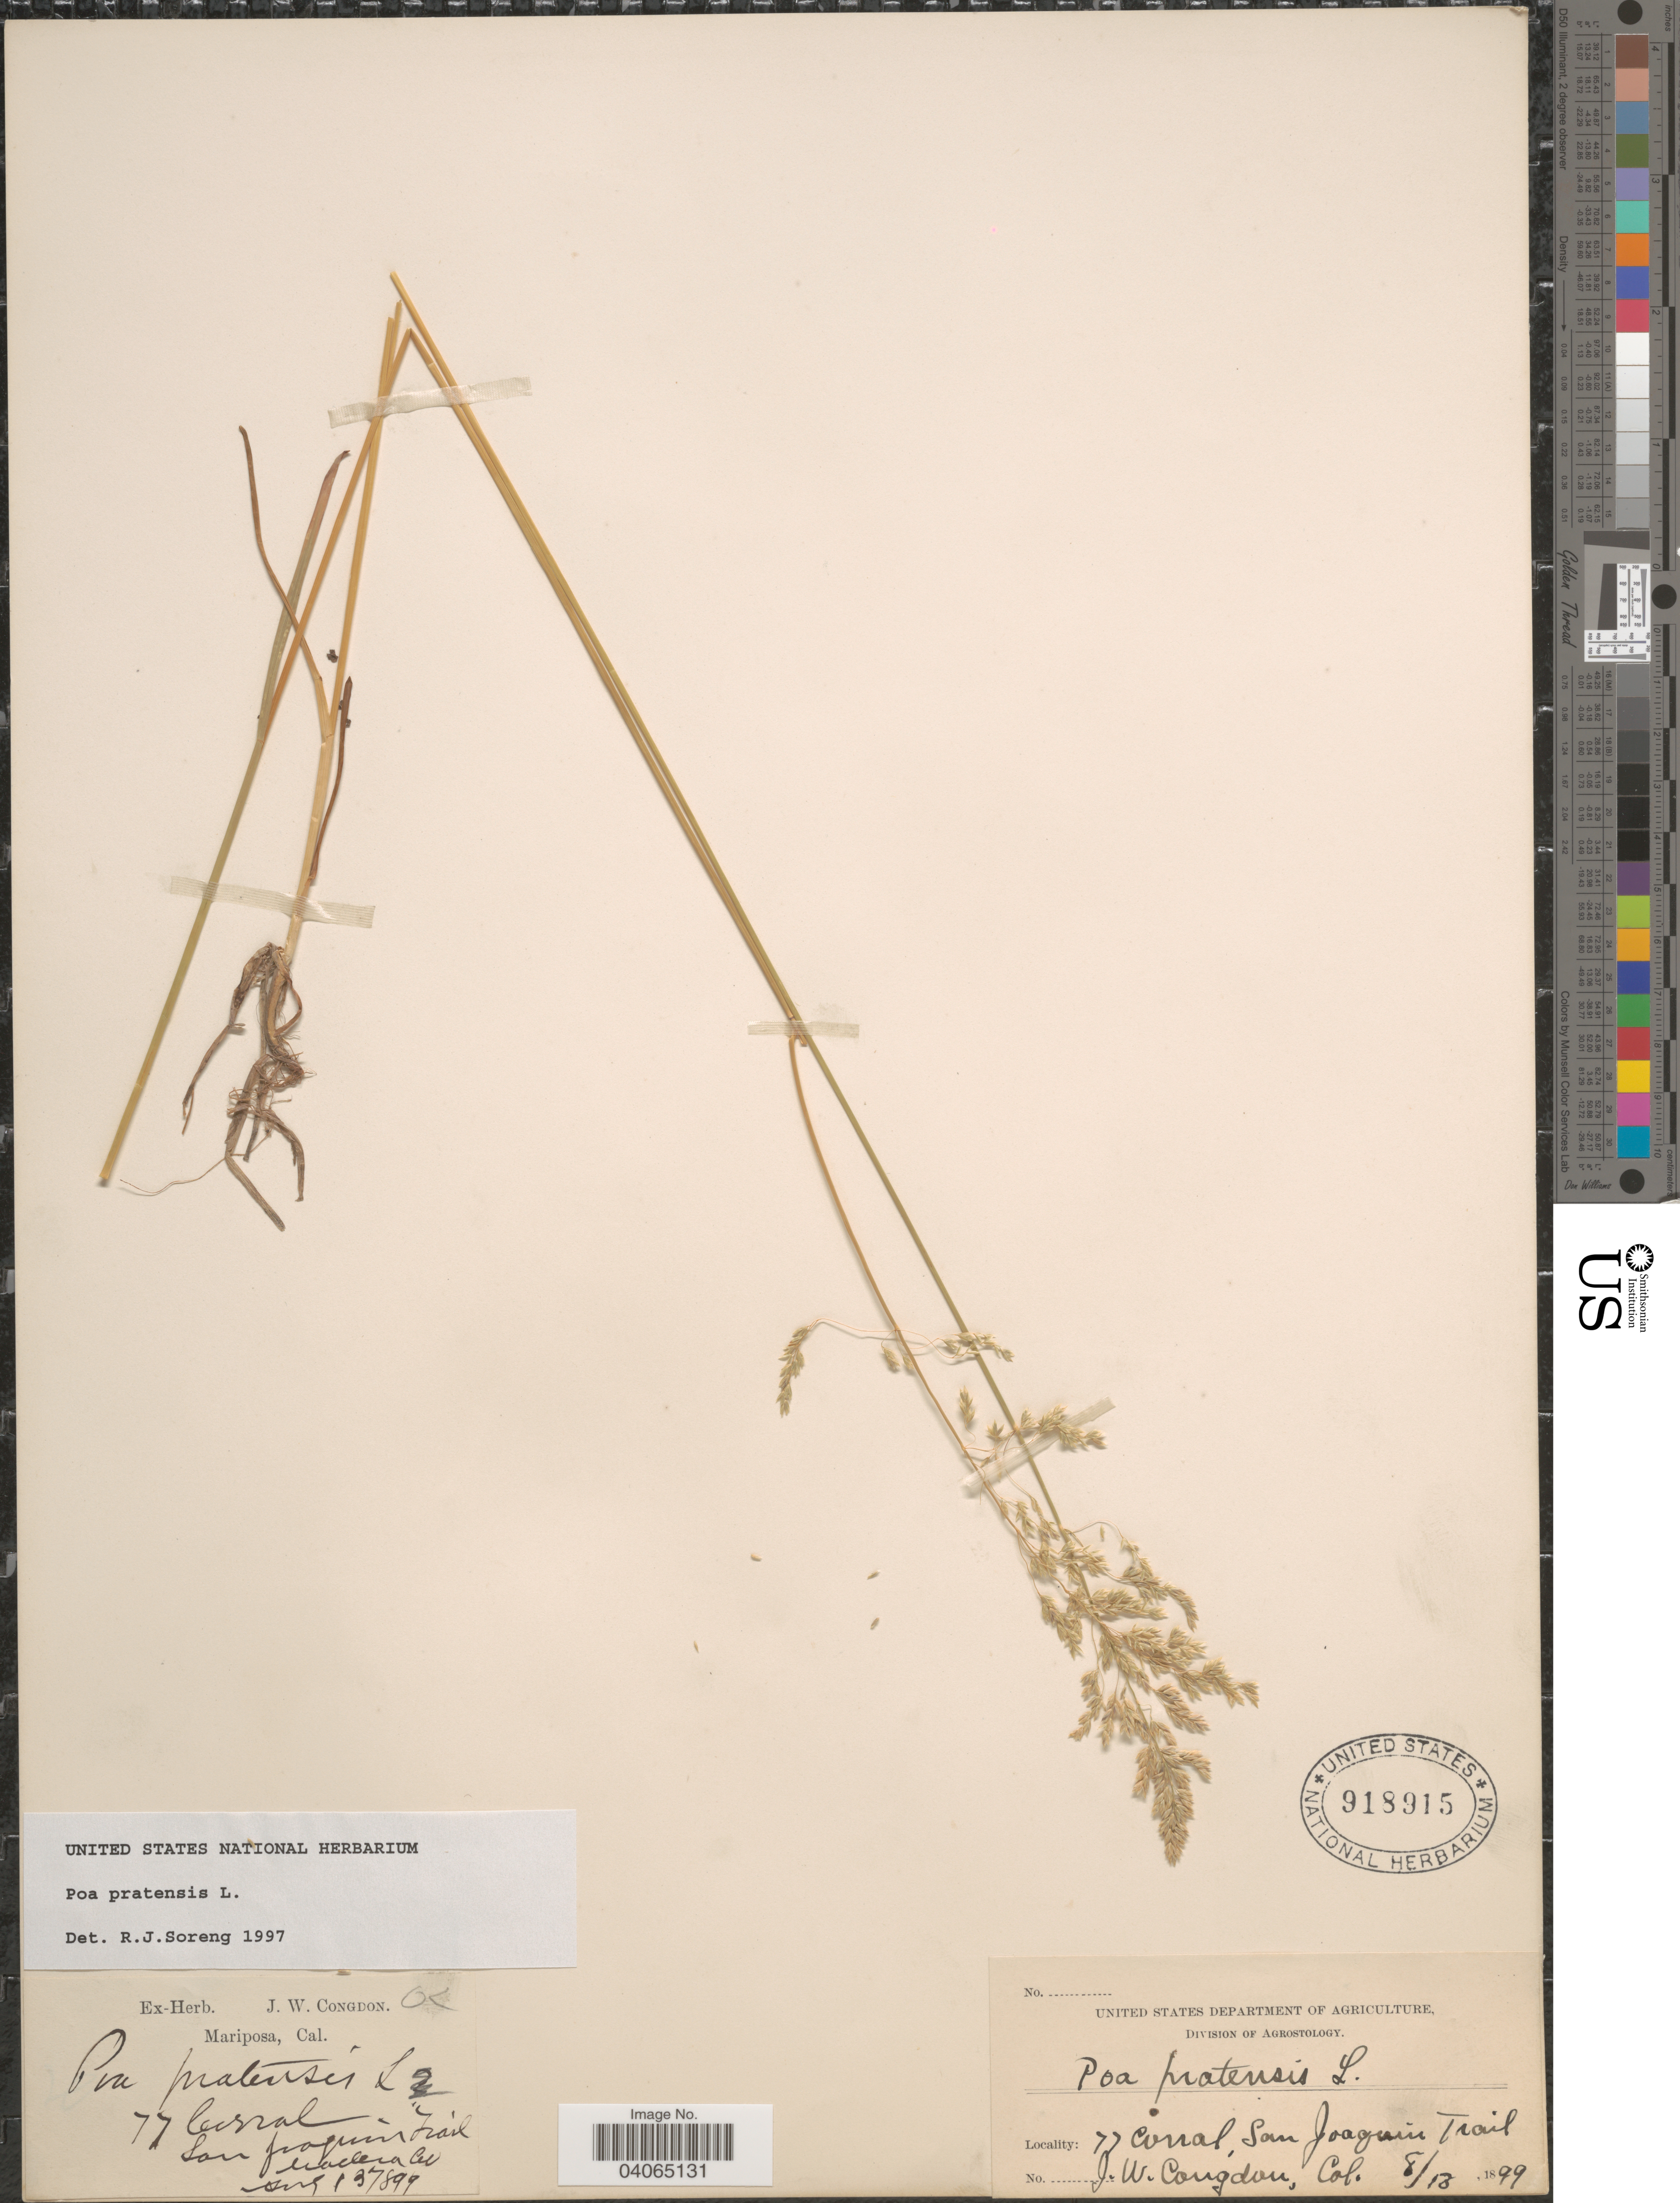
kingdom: Plantae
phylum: Tracheophyta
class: Liliopsida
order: Poales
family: Poaceae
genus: Poa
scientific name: Poa pratensis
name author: L.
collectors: J. W. Congdon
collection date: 1899-08-18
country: United States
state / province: Colorado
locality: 77 Corral, San Joaquin Trail.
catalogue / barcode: US 918915